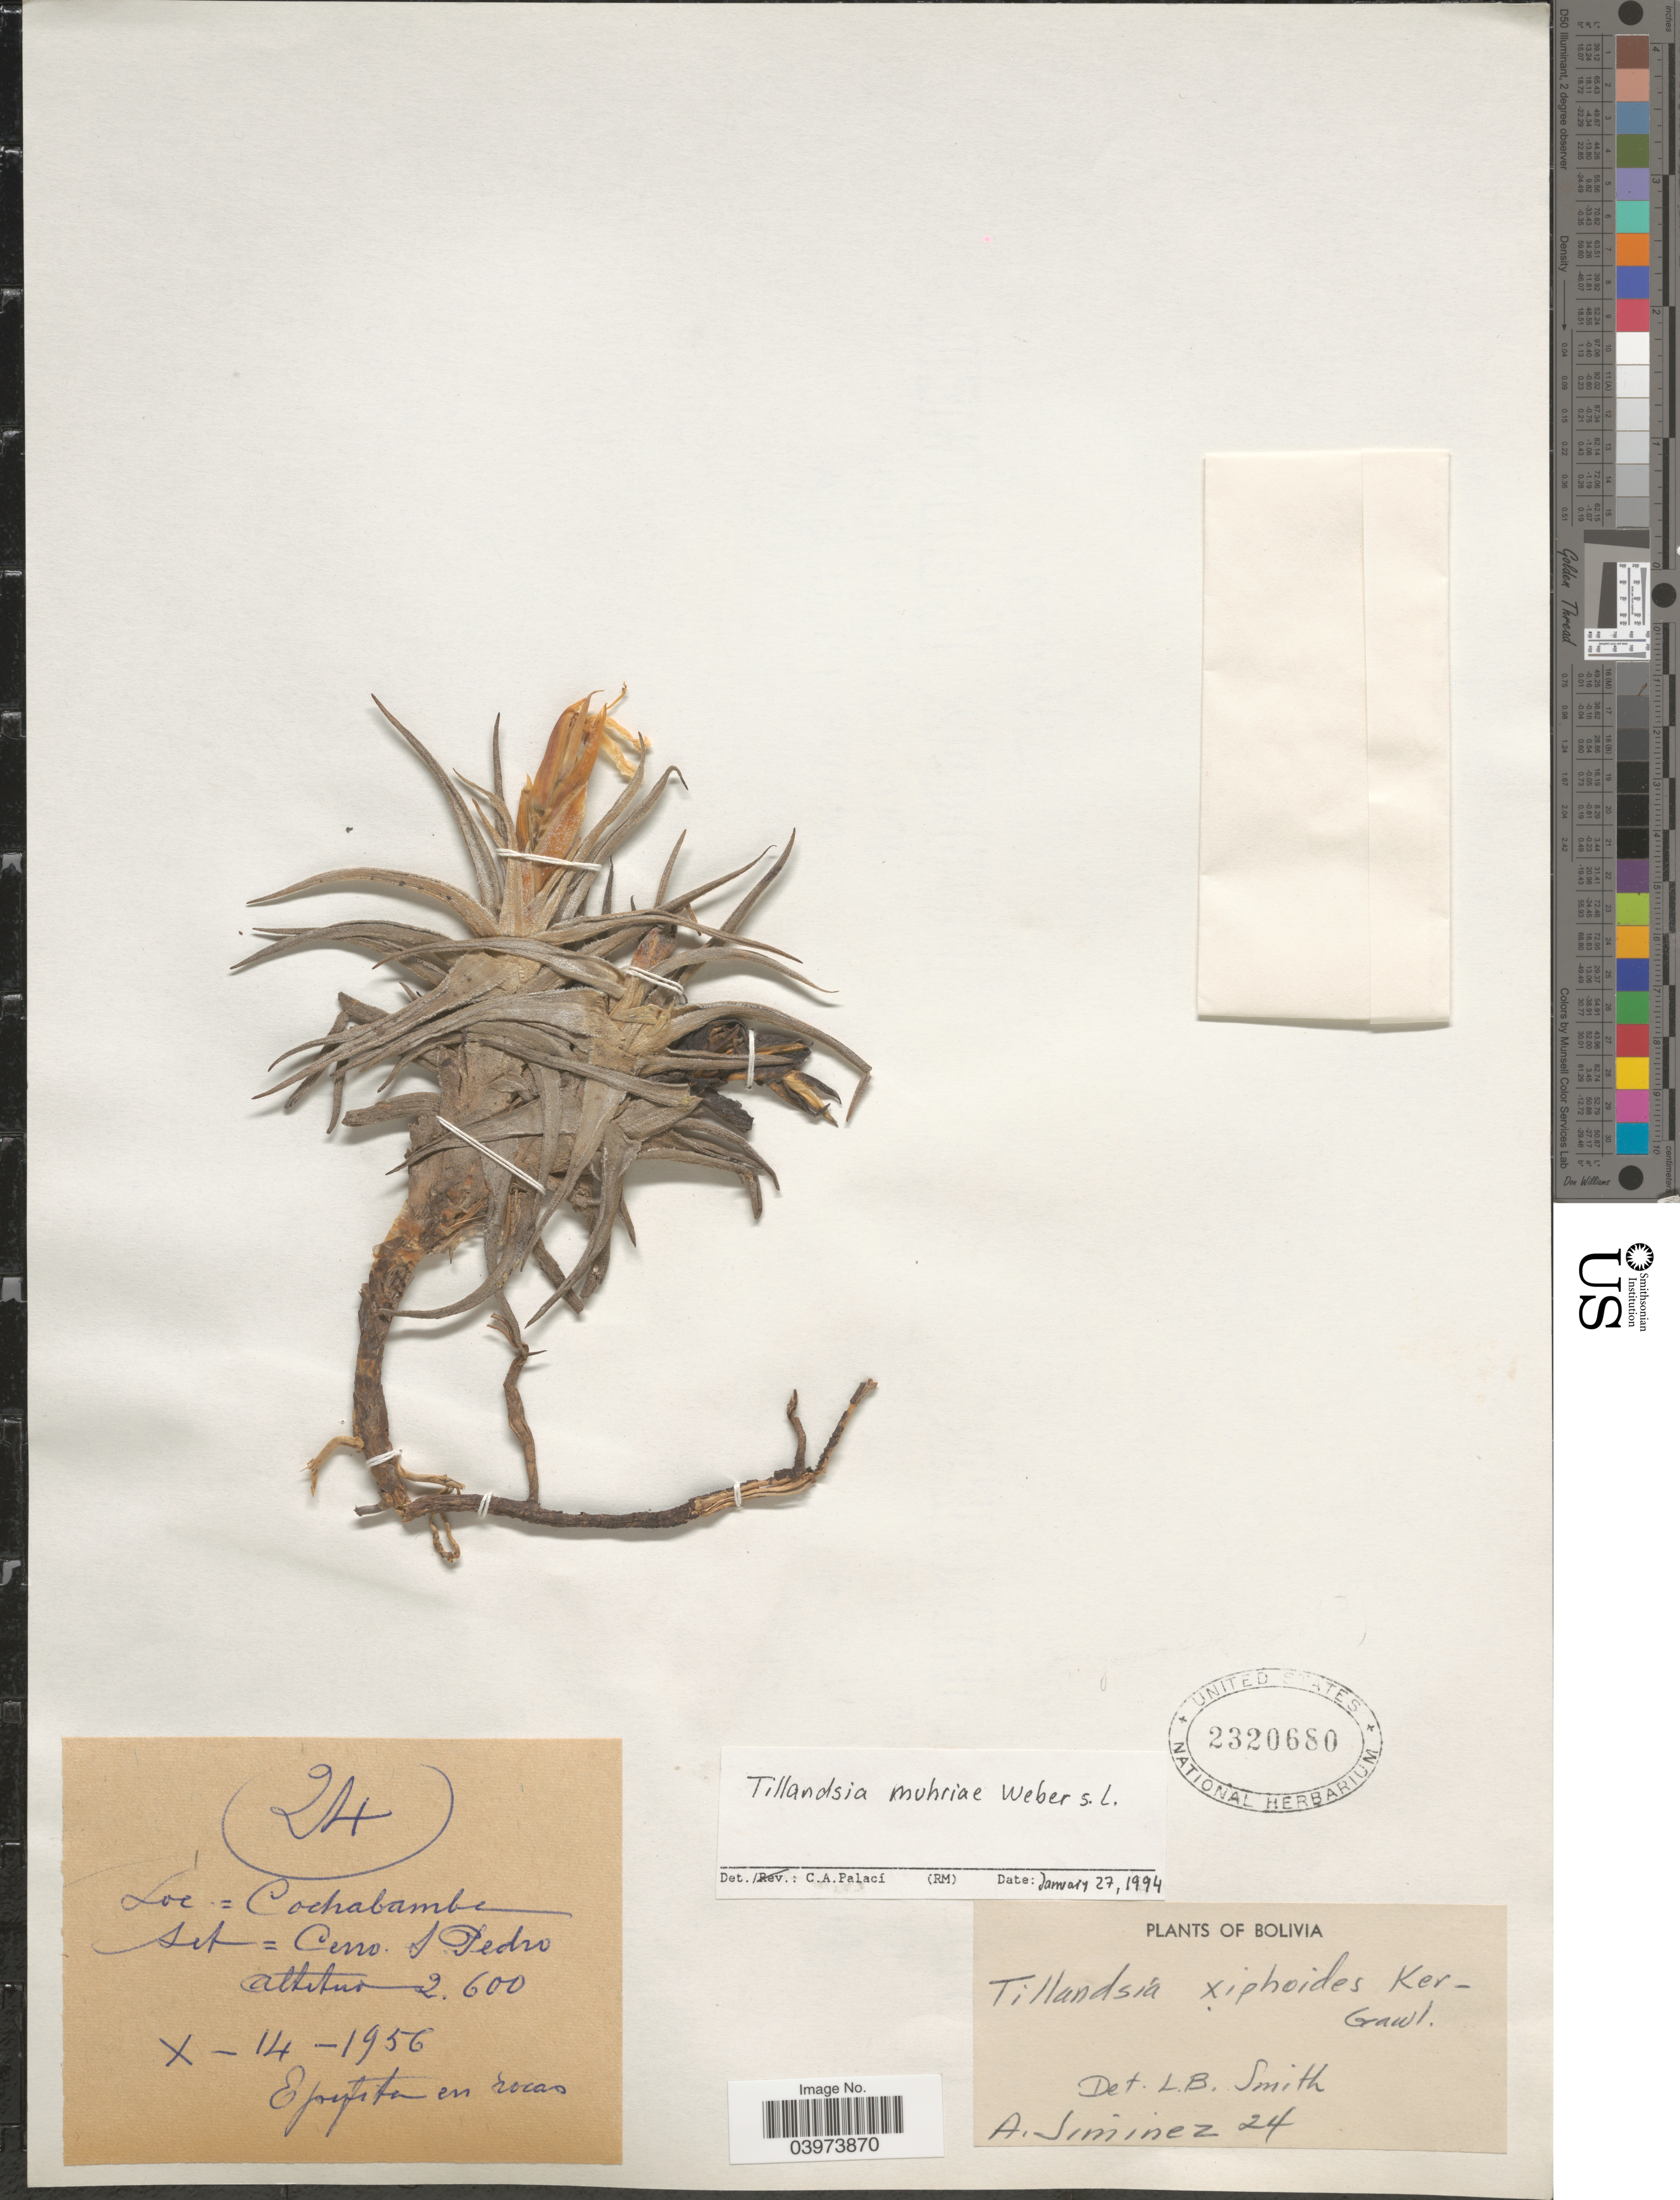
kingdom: Plantae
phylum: Tracheophyta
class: Liliopsida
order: Poales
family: Bromeliaceae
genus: Tillandsia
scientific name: Tillandsia muhriae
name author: W. Weber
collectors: A. Jiminez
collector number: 24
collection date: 1956-10-14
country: Bolivia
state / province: Cochabamba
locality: Cochabambe. Set: Cerro S. Pedro.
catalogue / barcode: US 2320680